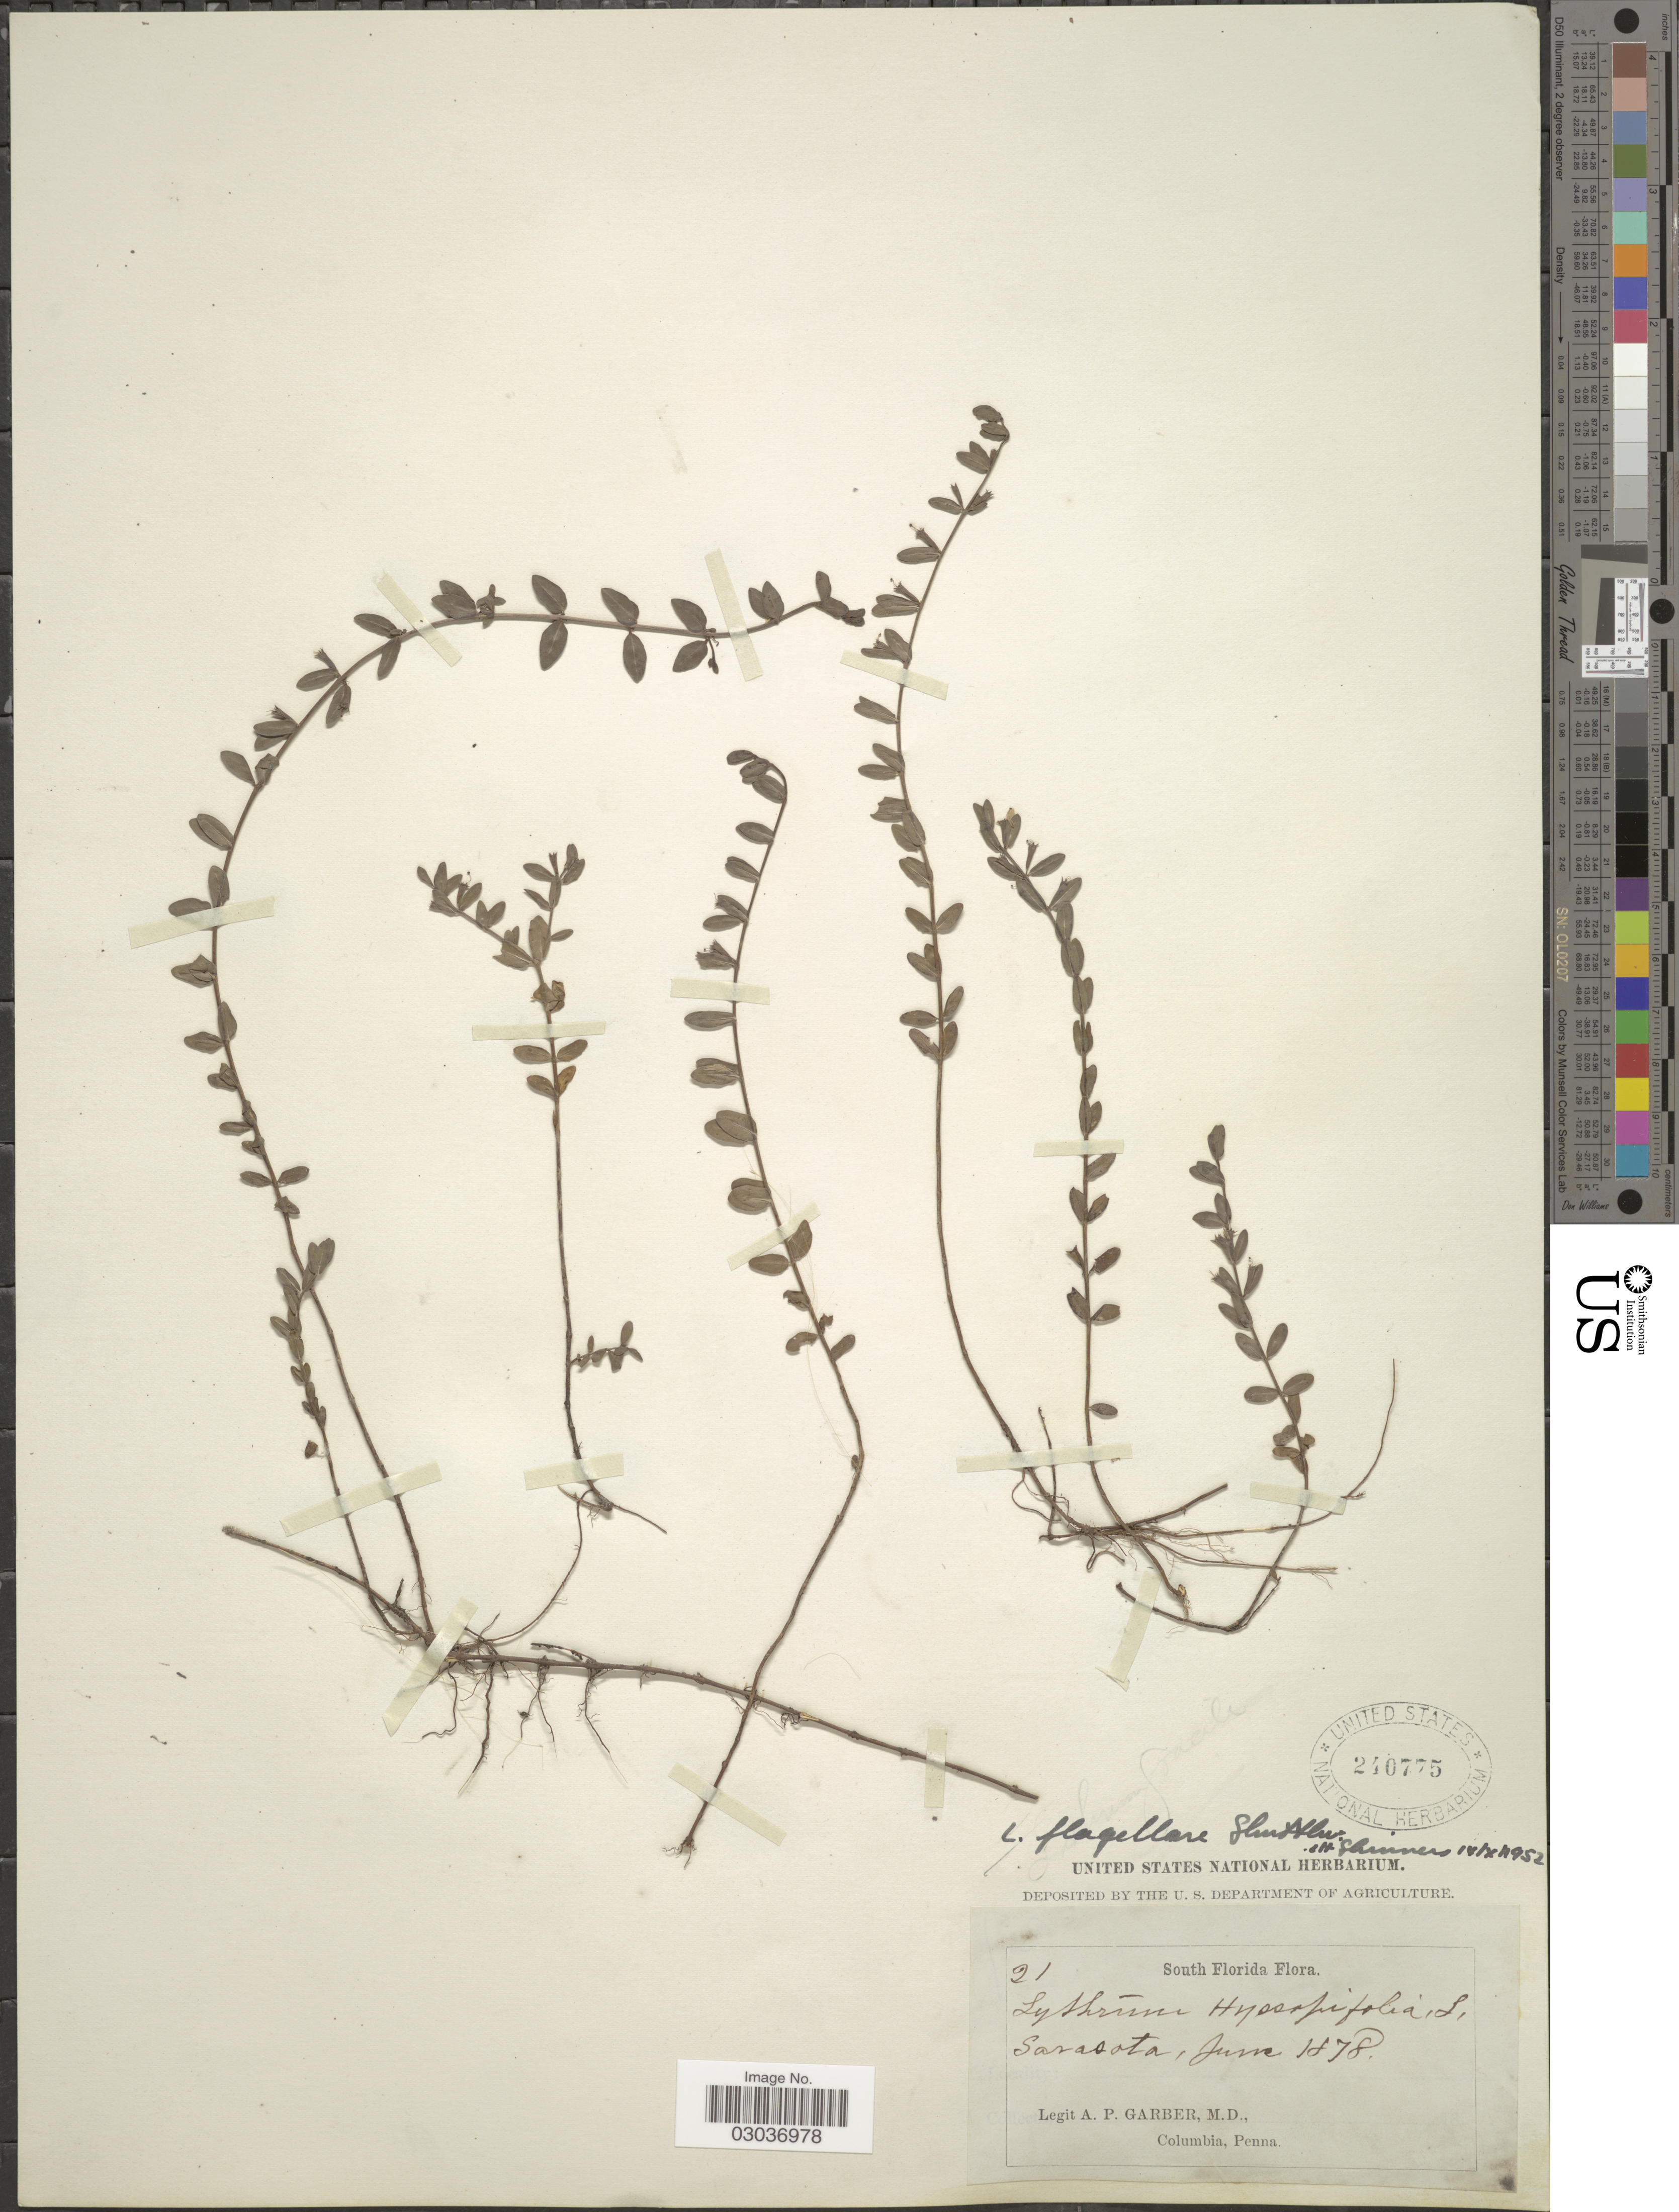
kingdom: Plantae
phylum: Tracheophyta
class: Magnoliopsida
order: Myrtales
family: Lythraceae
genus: Lythrum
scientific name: Lythrum flagellare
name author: Shuttlew. ex Chapm.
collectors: A. P. Garber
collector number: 21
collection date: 1878-06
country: United States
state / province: Florida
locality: South Florida, Sarasota.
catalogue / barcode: US 240775